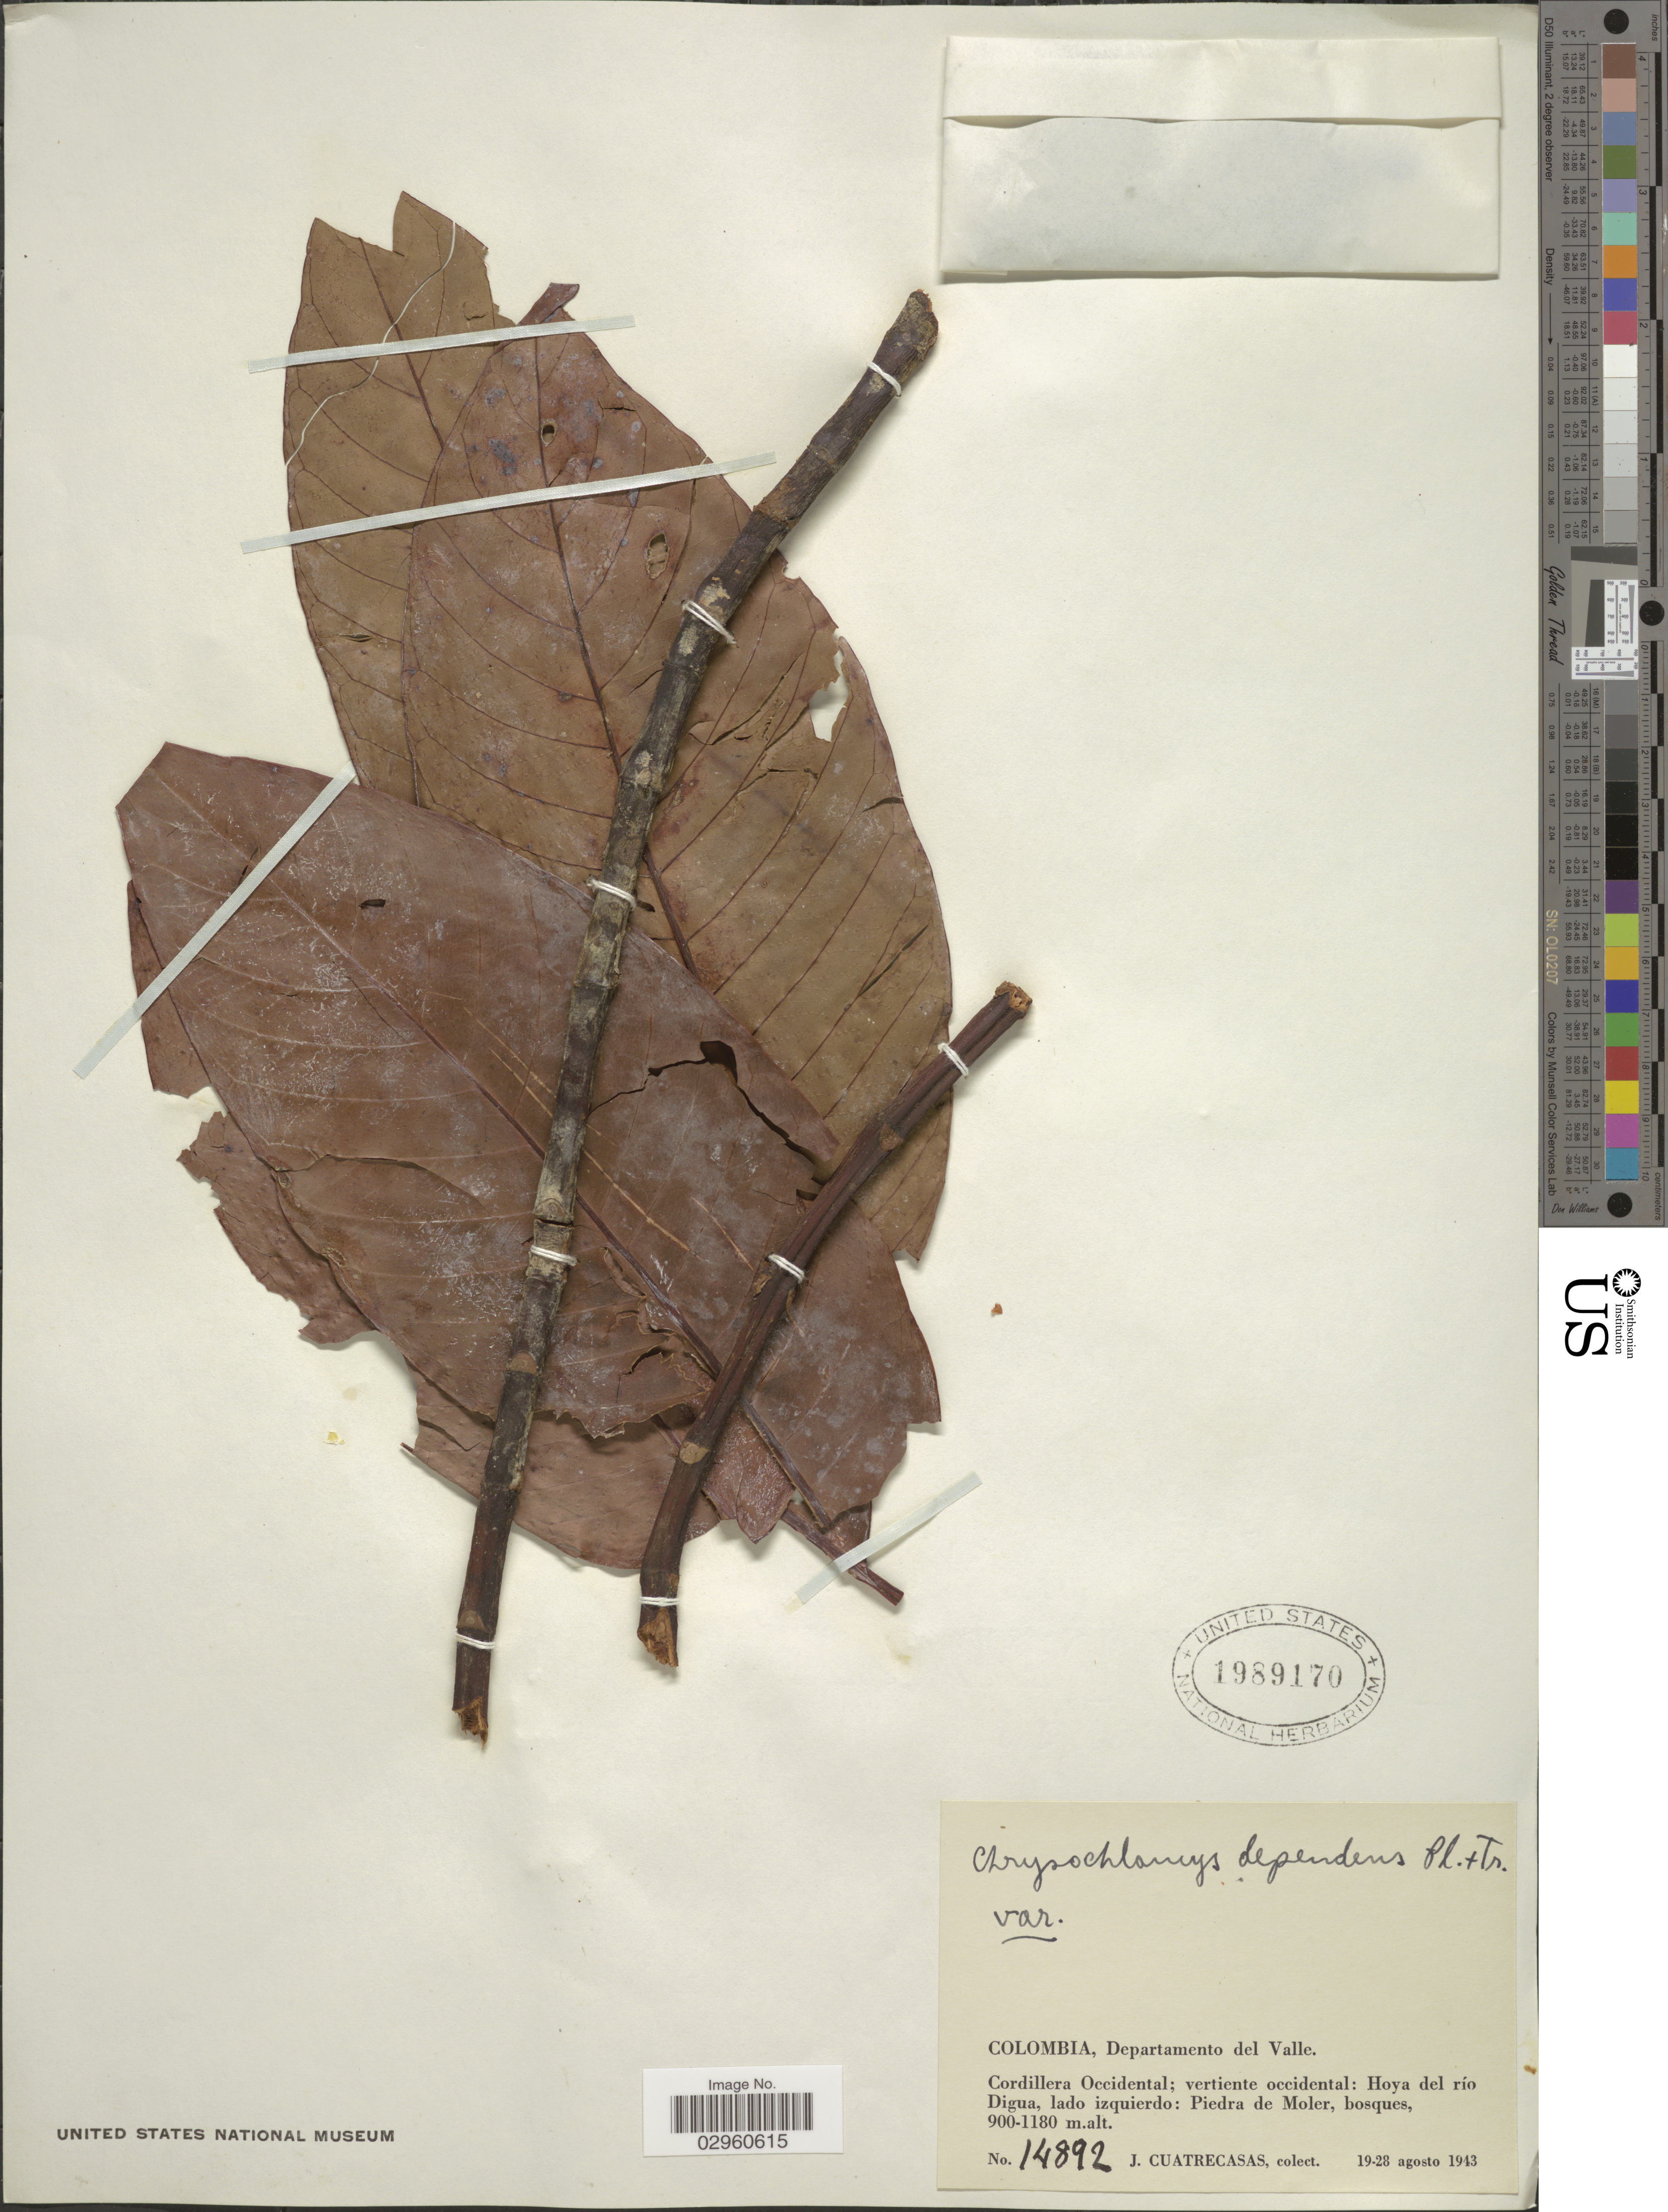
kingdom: Plantae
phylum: Tracheophyta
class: Magnoliopsida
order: Malpighiales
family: Clusiaceae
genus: Chrysochlamys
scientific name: Chrysochlamys dependens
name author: Planch. & Triana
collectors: J. Cuatrecasas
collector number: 14892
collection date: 1943-08-19/1943-08-28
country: Colombia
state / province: Valle del Cauca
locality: Departamento del Valle. Cordillera Occidental; vertiente occidental: Hoya del río Digua, lado izquierdo: Piedra de Moler, bosques.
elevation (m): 900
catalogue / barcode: US 1989170